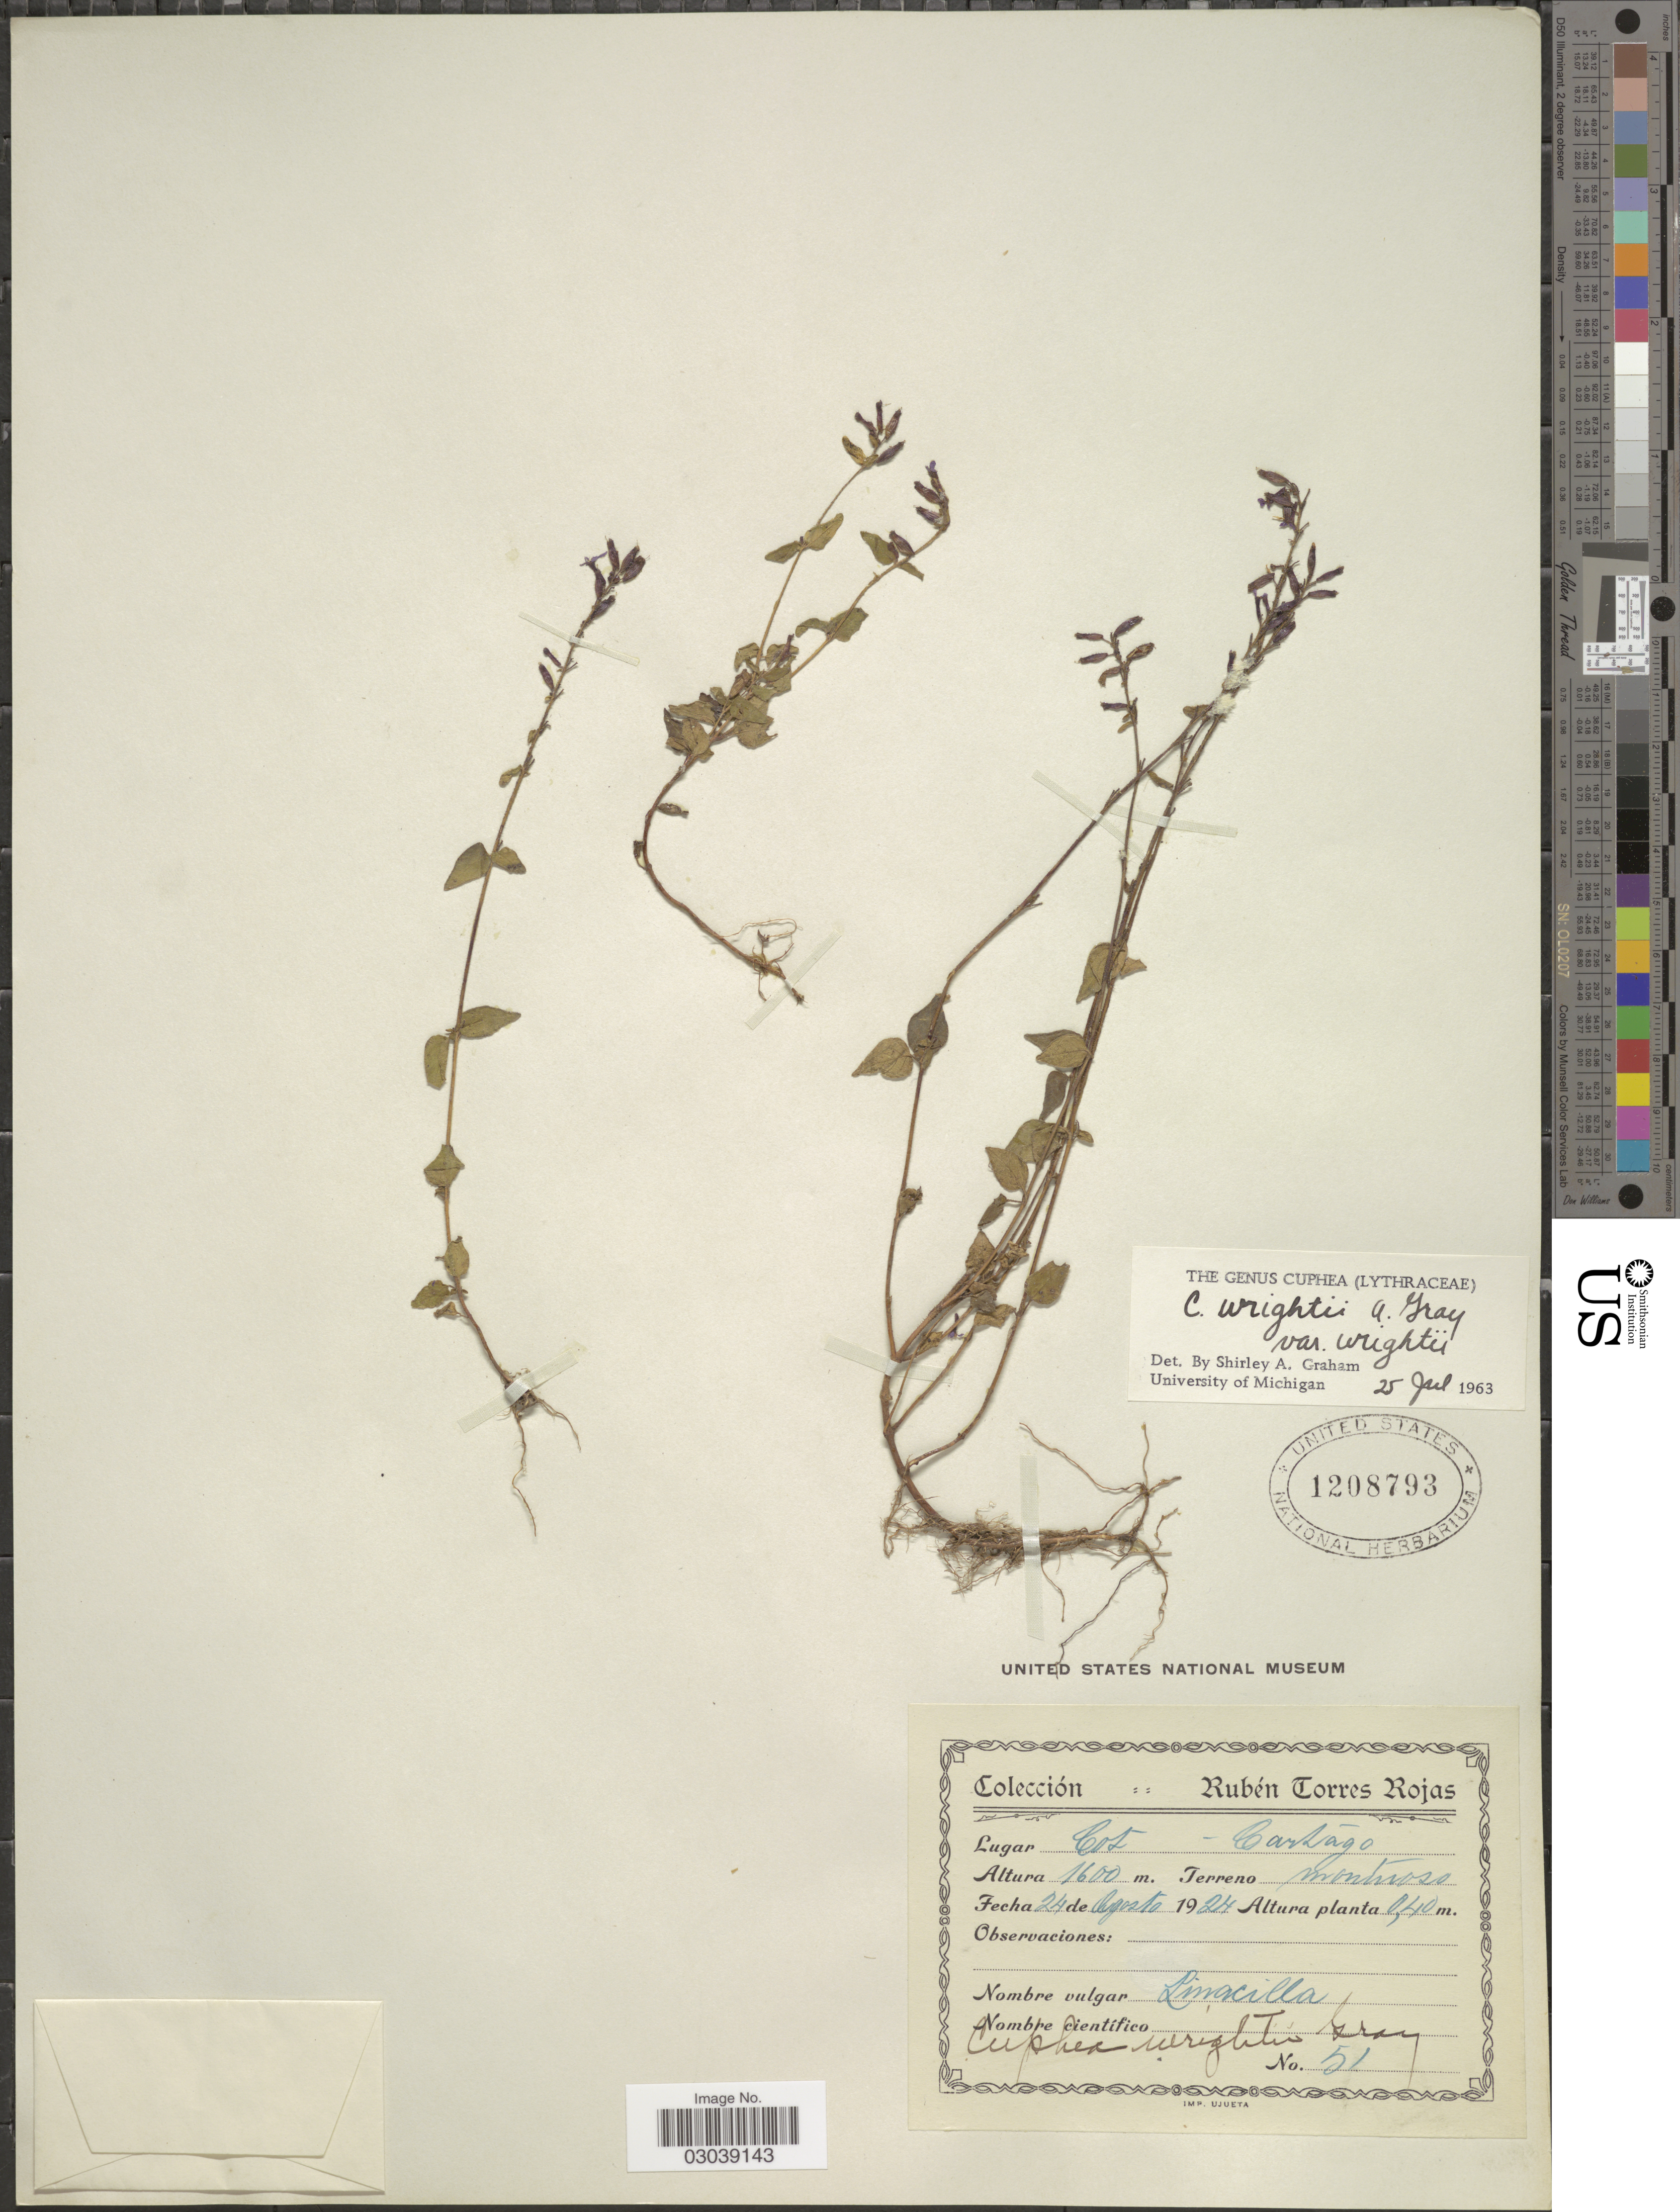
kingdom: Plantae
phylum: Tracheophyta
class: Magnoliopsida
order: Myrtales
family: Lythraceae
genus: Cuphea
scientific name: Cuphea wrightii var. wrightii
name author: A. Gray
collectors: R. Torres Rojas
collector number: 51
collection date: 1924-08-24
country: Costa Rica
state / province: Cartago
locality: Terreno Montroso.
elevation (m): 1600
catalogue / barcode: US 1208793